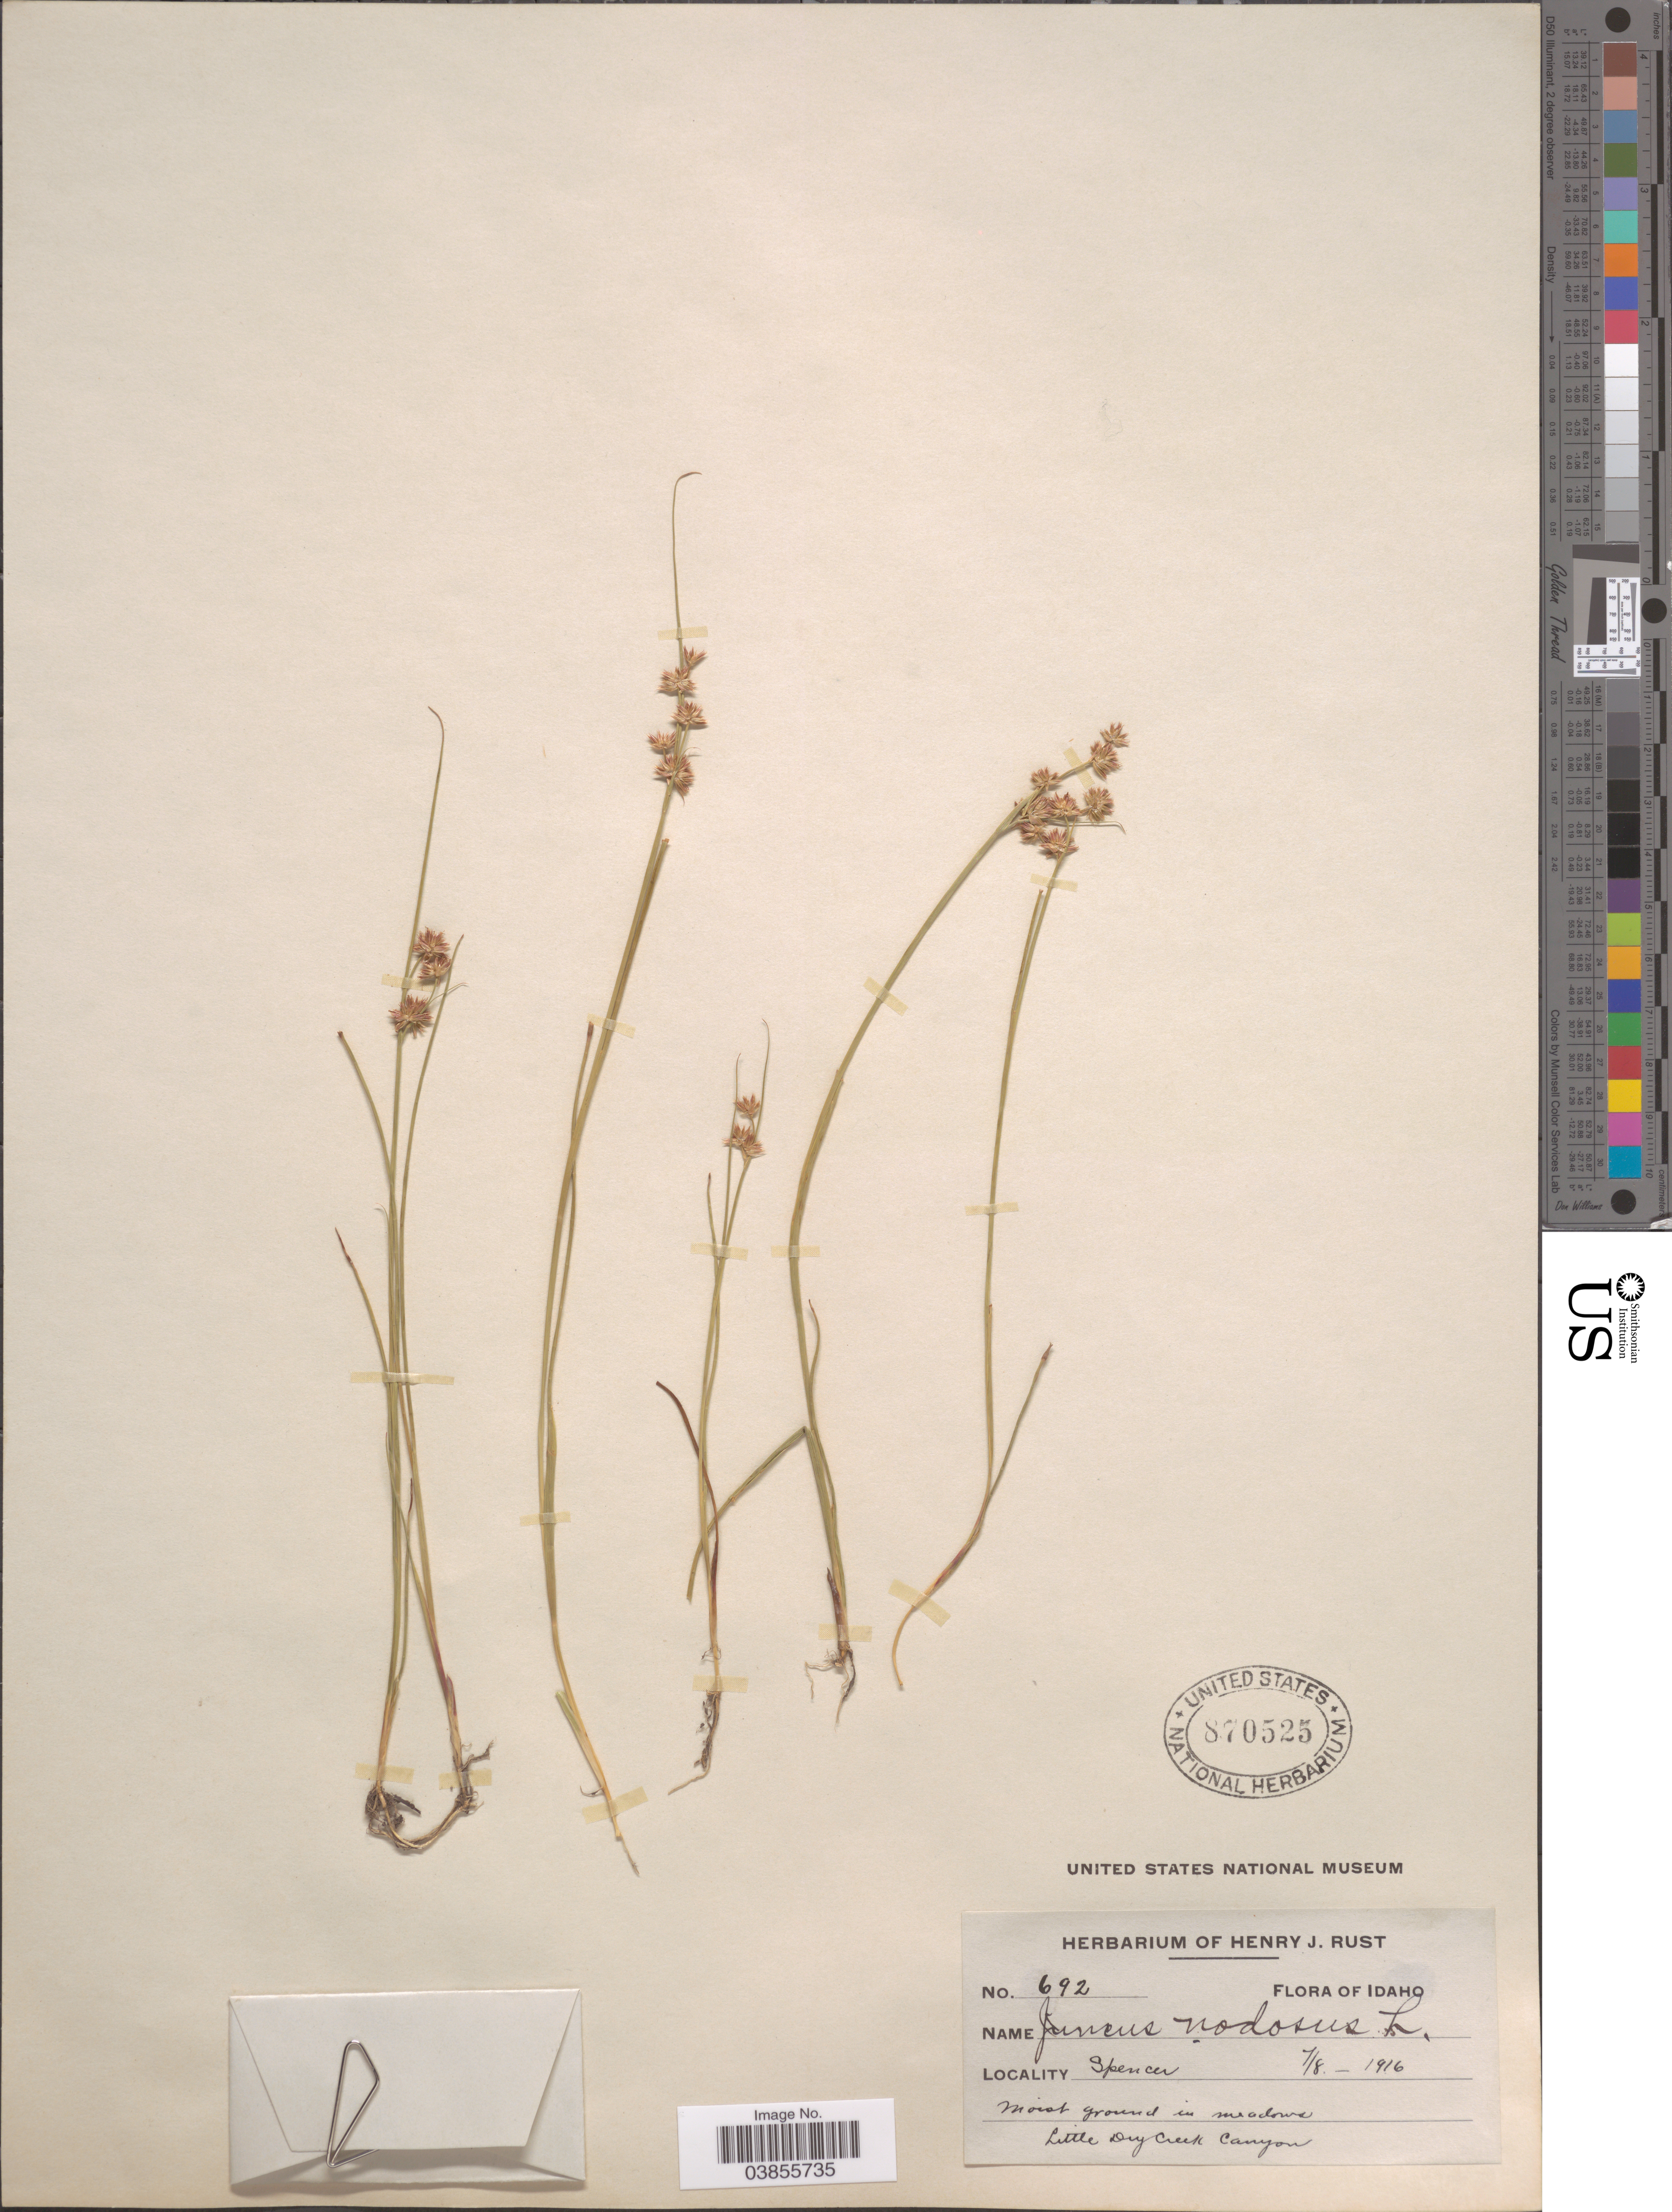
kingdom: Plantae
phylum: Tracheophyta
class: Liliopsida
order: Poales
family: Juncaceae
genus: Juncus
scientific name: Juncus nodosus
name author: L.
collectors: ex herb. Henry J. Rust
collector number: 692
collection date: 1916-07-08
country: United States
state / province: Idaho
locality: Spencer. Little Dry Creek Canyon.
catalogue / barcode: US 870525